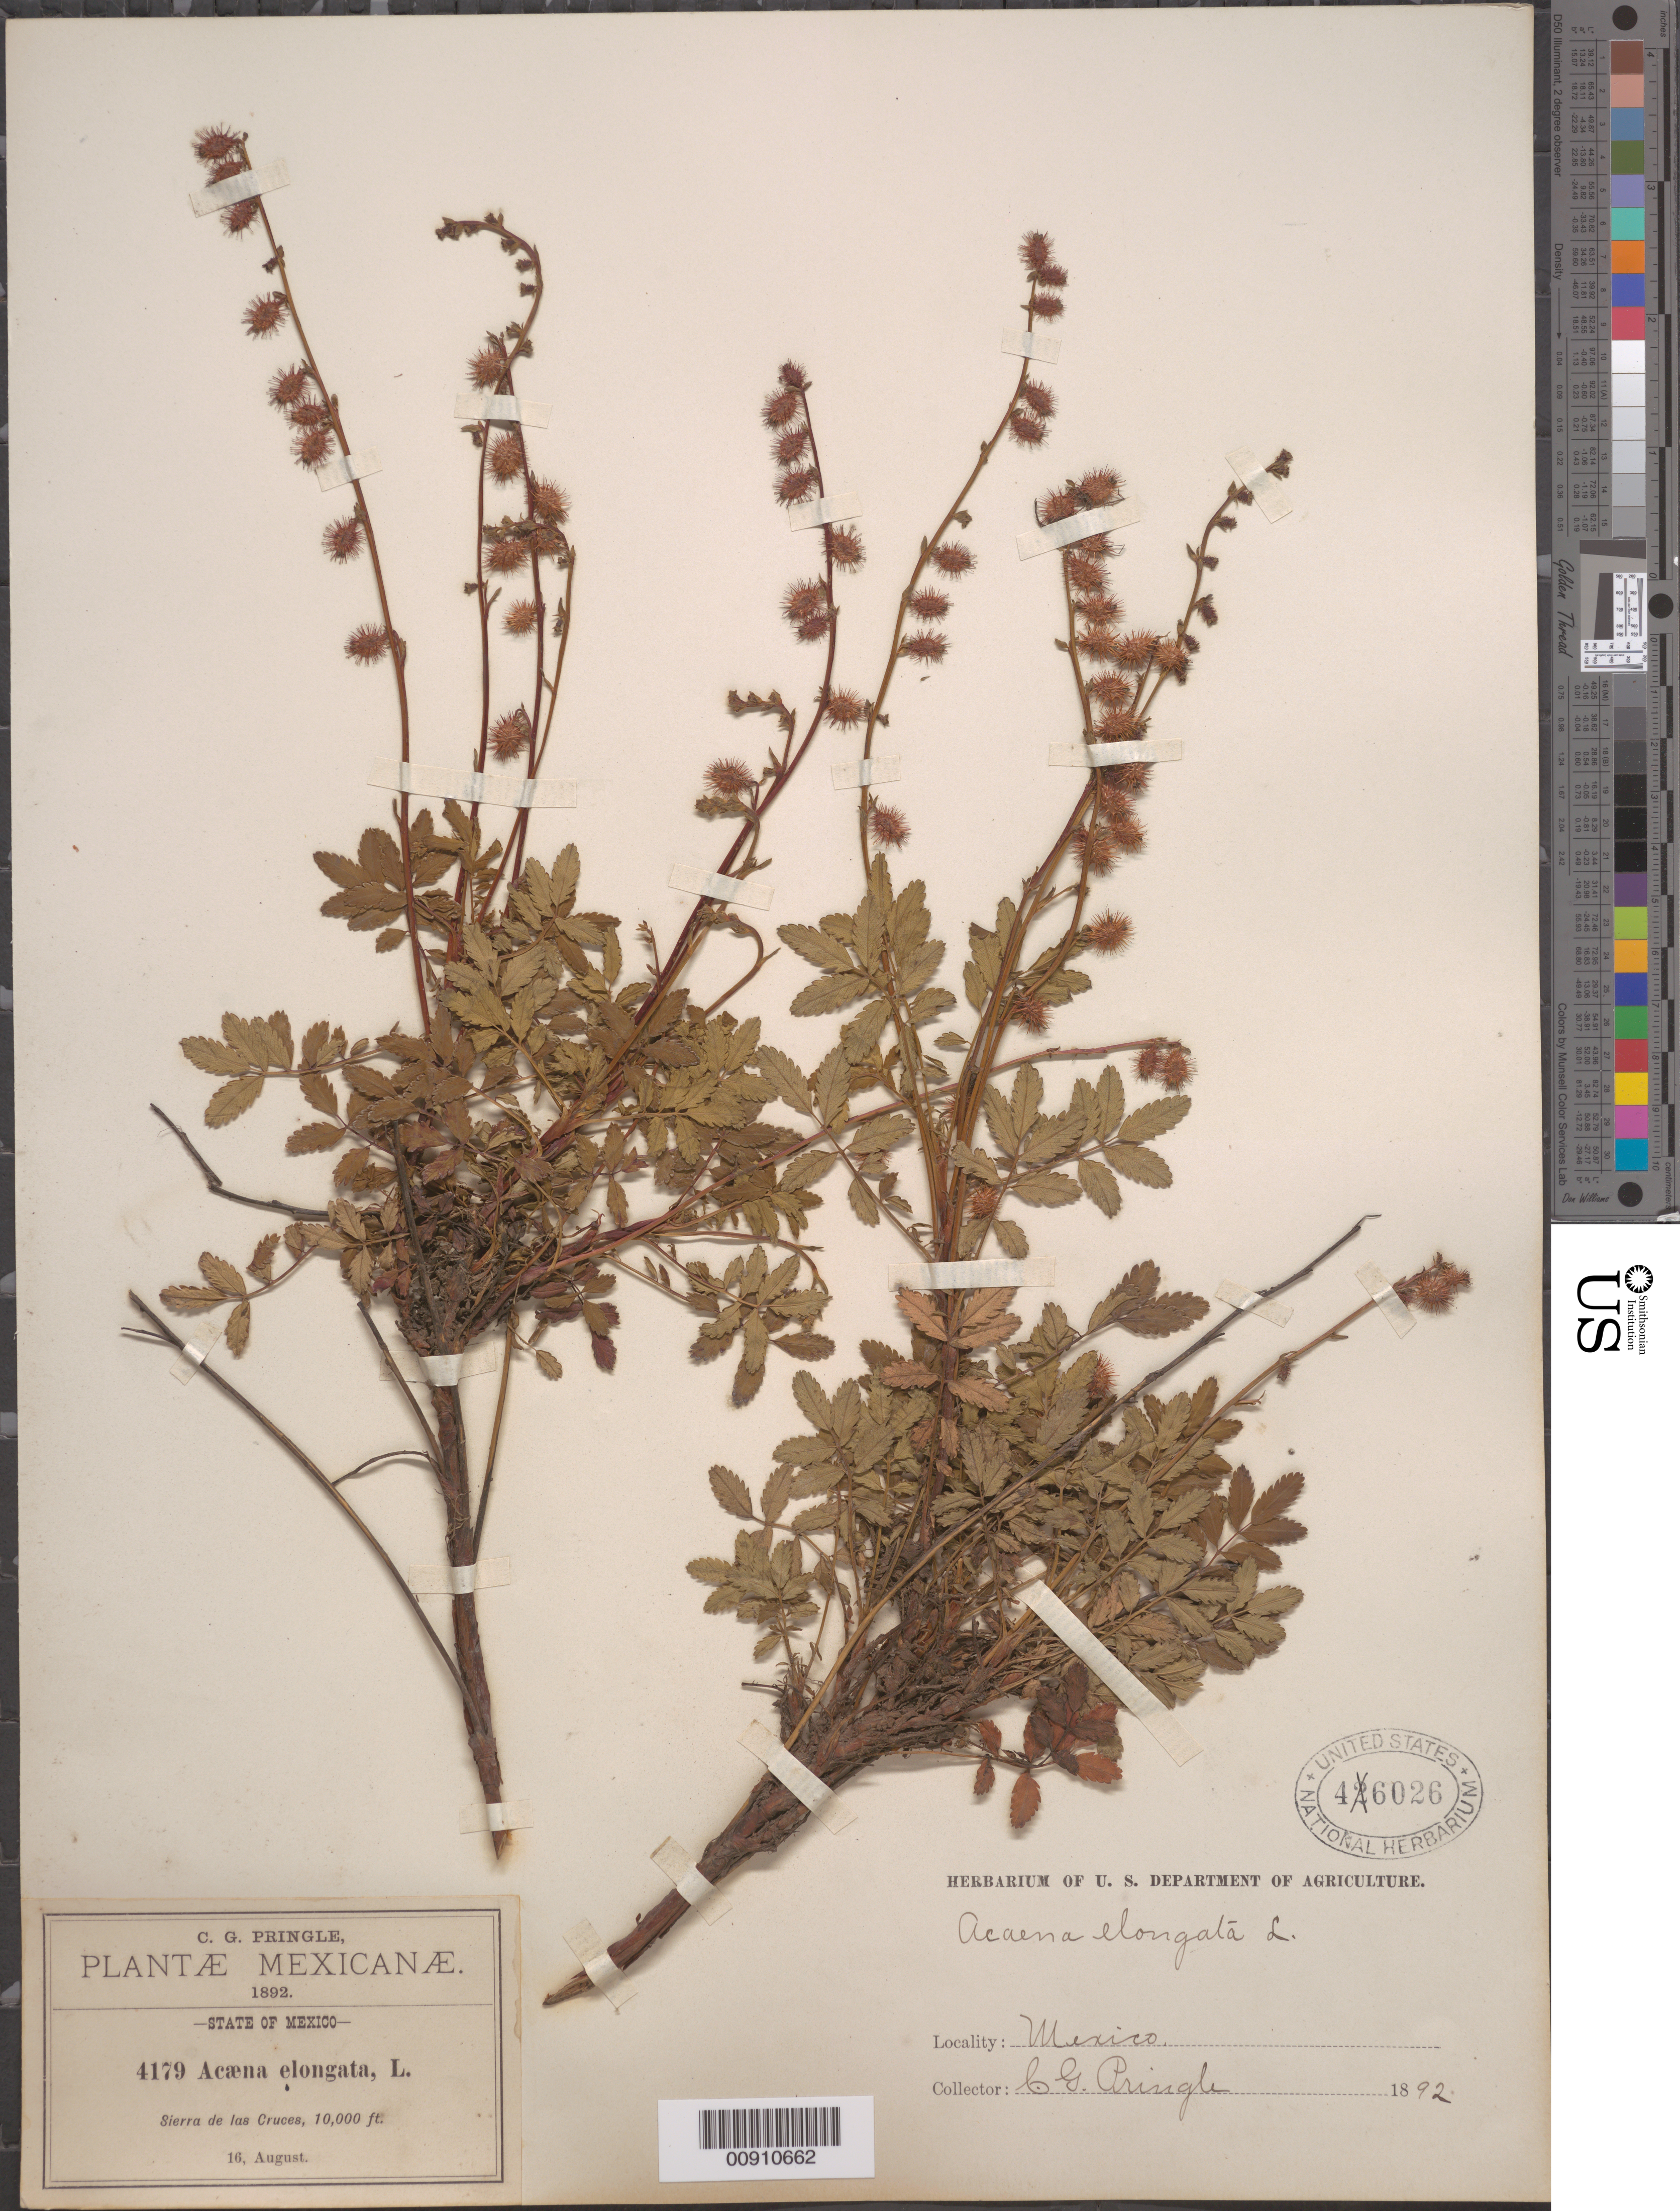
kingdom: Plantae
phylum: Tracheophyta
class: Magnoliopsida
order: Rosales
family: Rosaceae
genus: Acaena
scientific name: Acaena elongata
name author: L.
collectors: C. G. Pringle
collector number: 4179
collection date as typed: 16 Aug 1892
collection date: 1892-08-16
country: Mexico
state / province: México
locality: Sierra de las Cruces, State of Mexico.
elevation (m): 3048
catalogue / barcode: US 46026